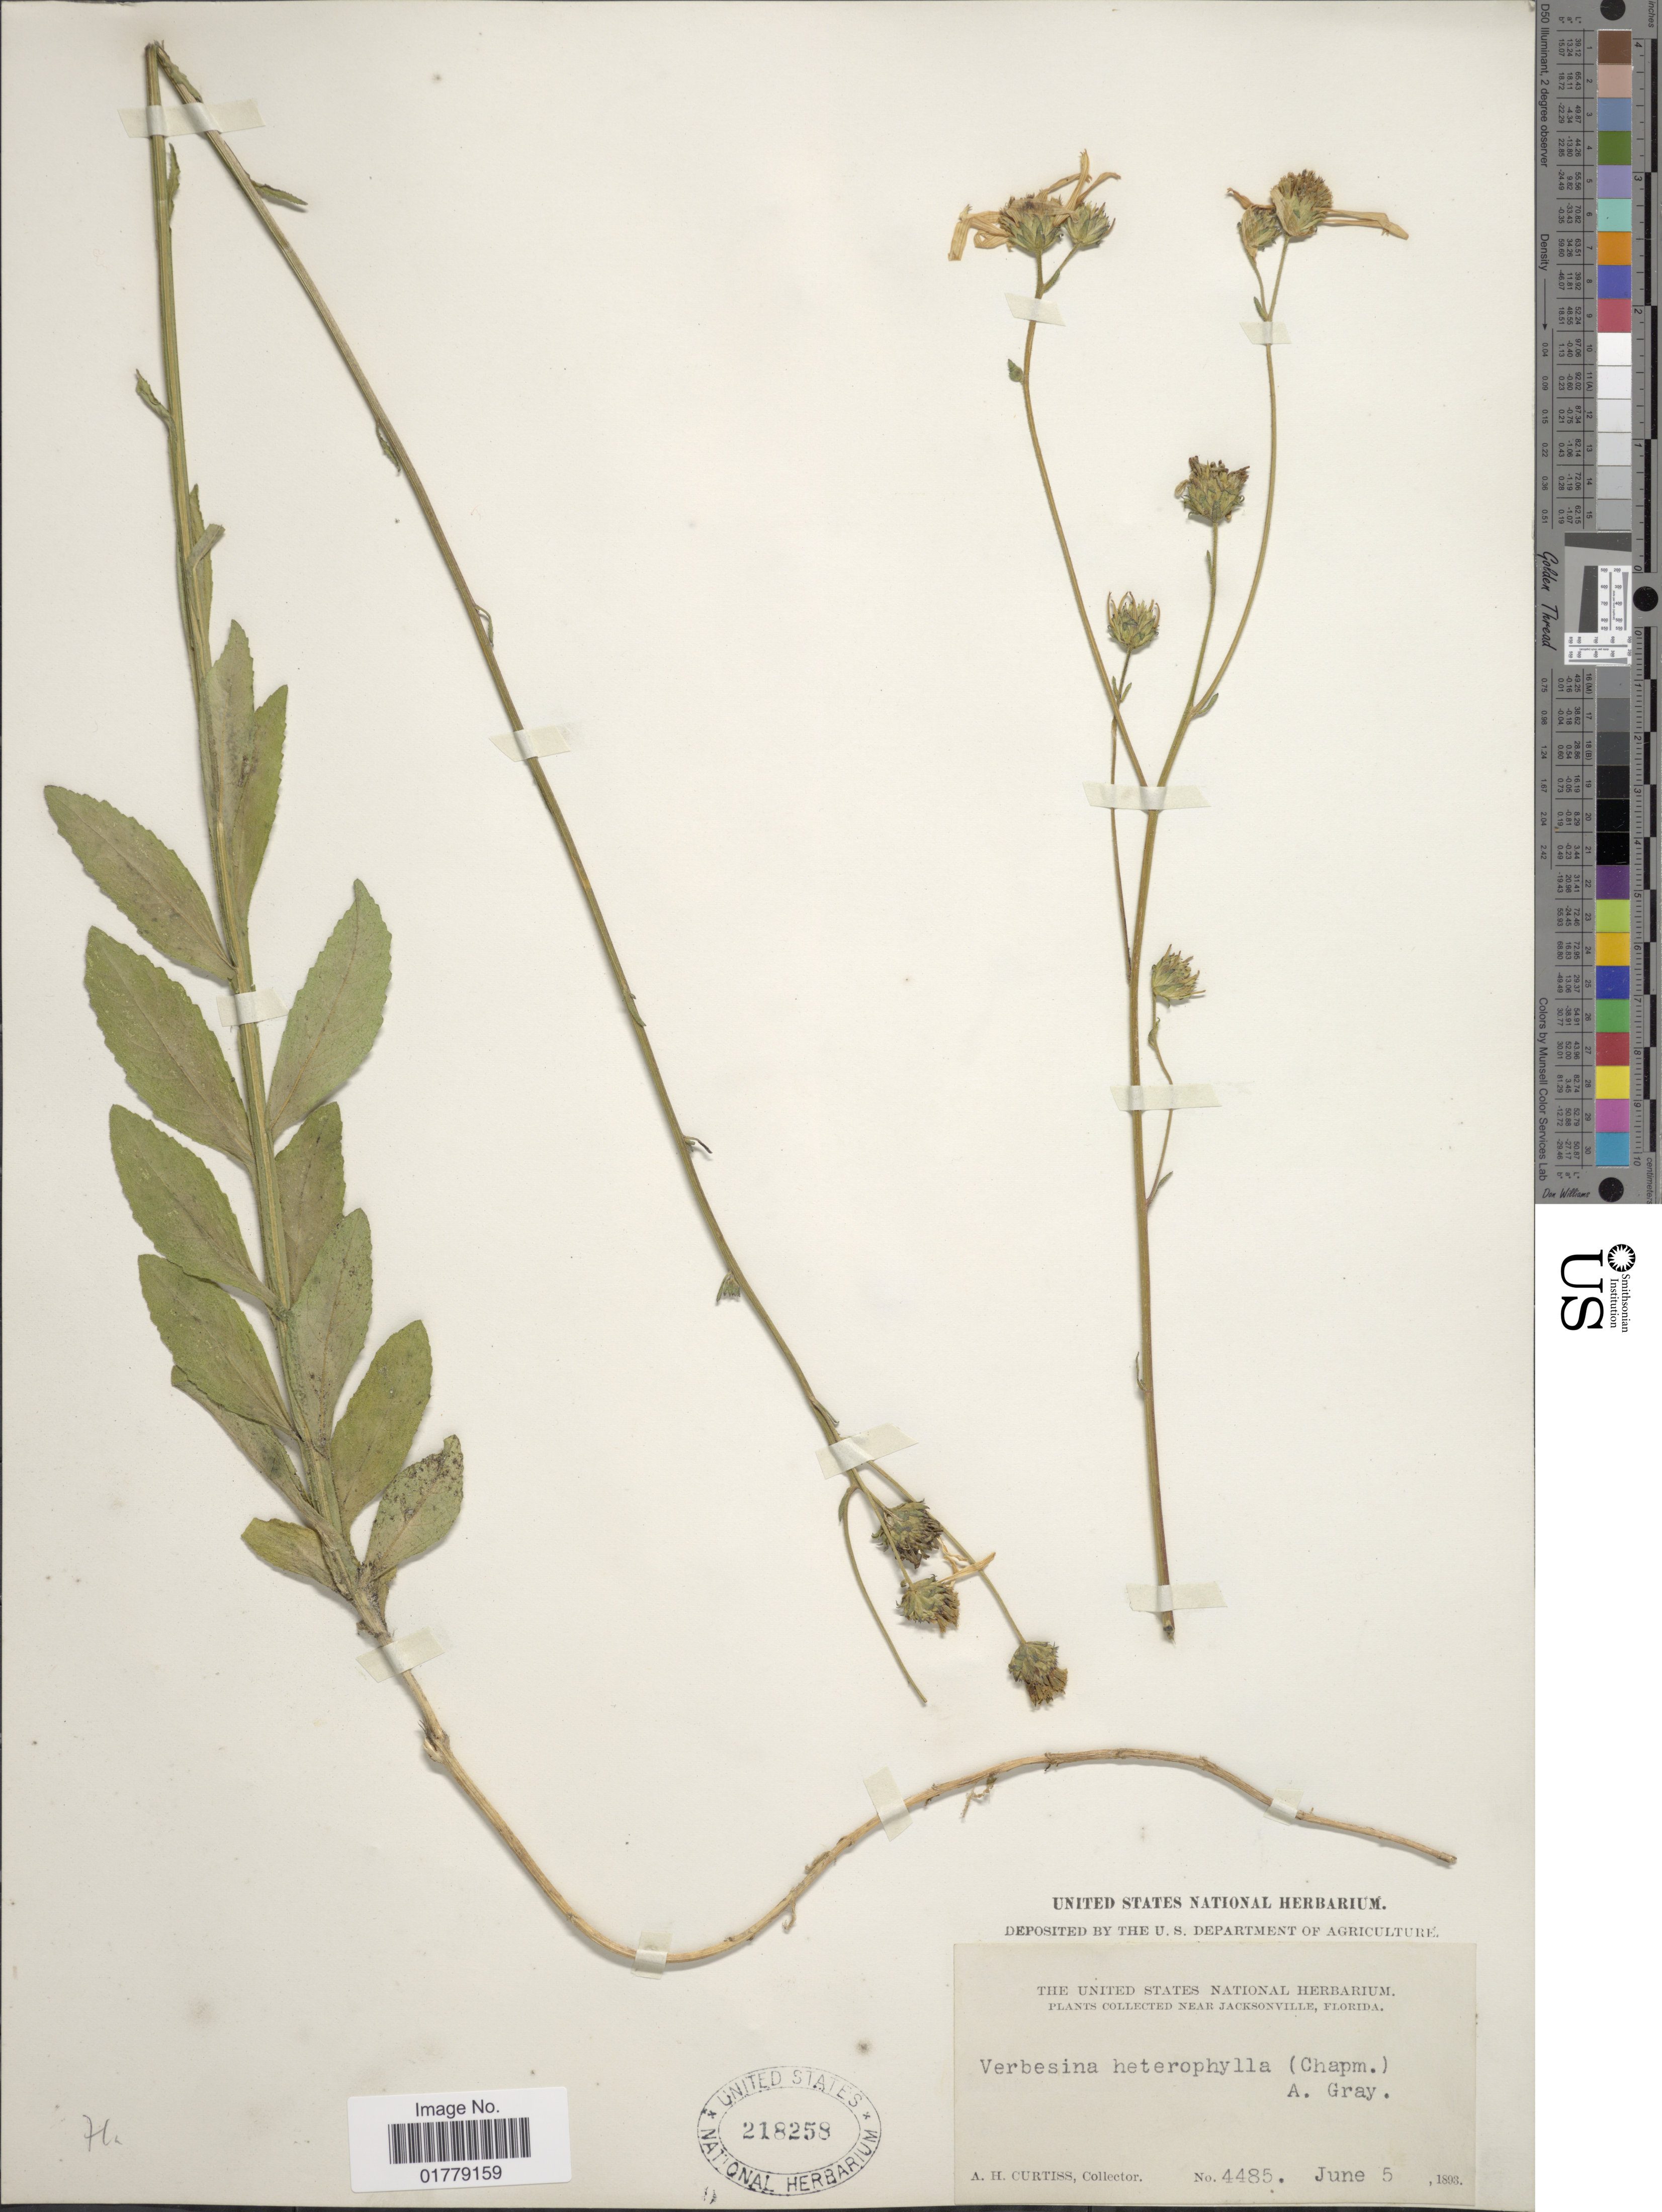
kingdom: Plantae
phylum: Tracheophyta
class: Magnoliopsida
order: Asterales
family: Asteraceae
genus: Verbesina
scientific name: Verbesina heterophylla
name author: A. Gray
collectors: A. H. Curtiss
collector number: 4485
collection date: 1893-06-05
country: United States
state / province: Florida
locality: Near Jacksonville, Florida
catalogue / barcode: US 218258